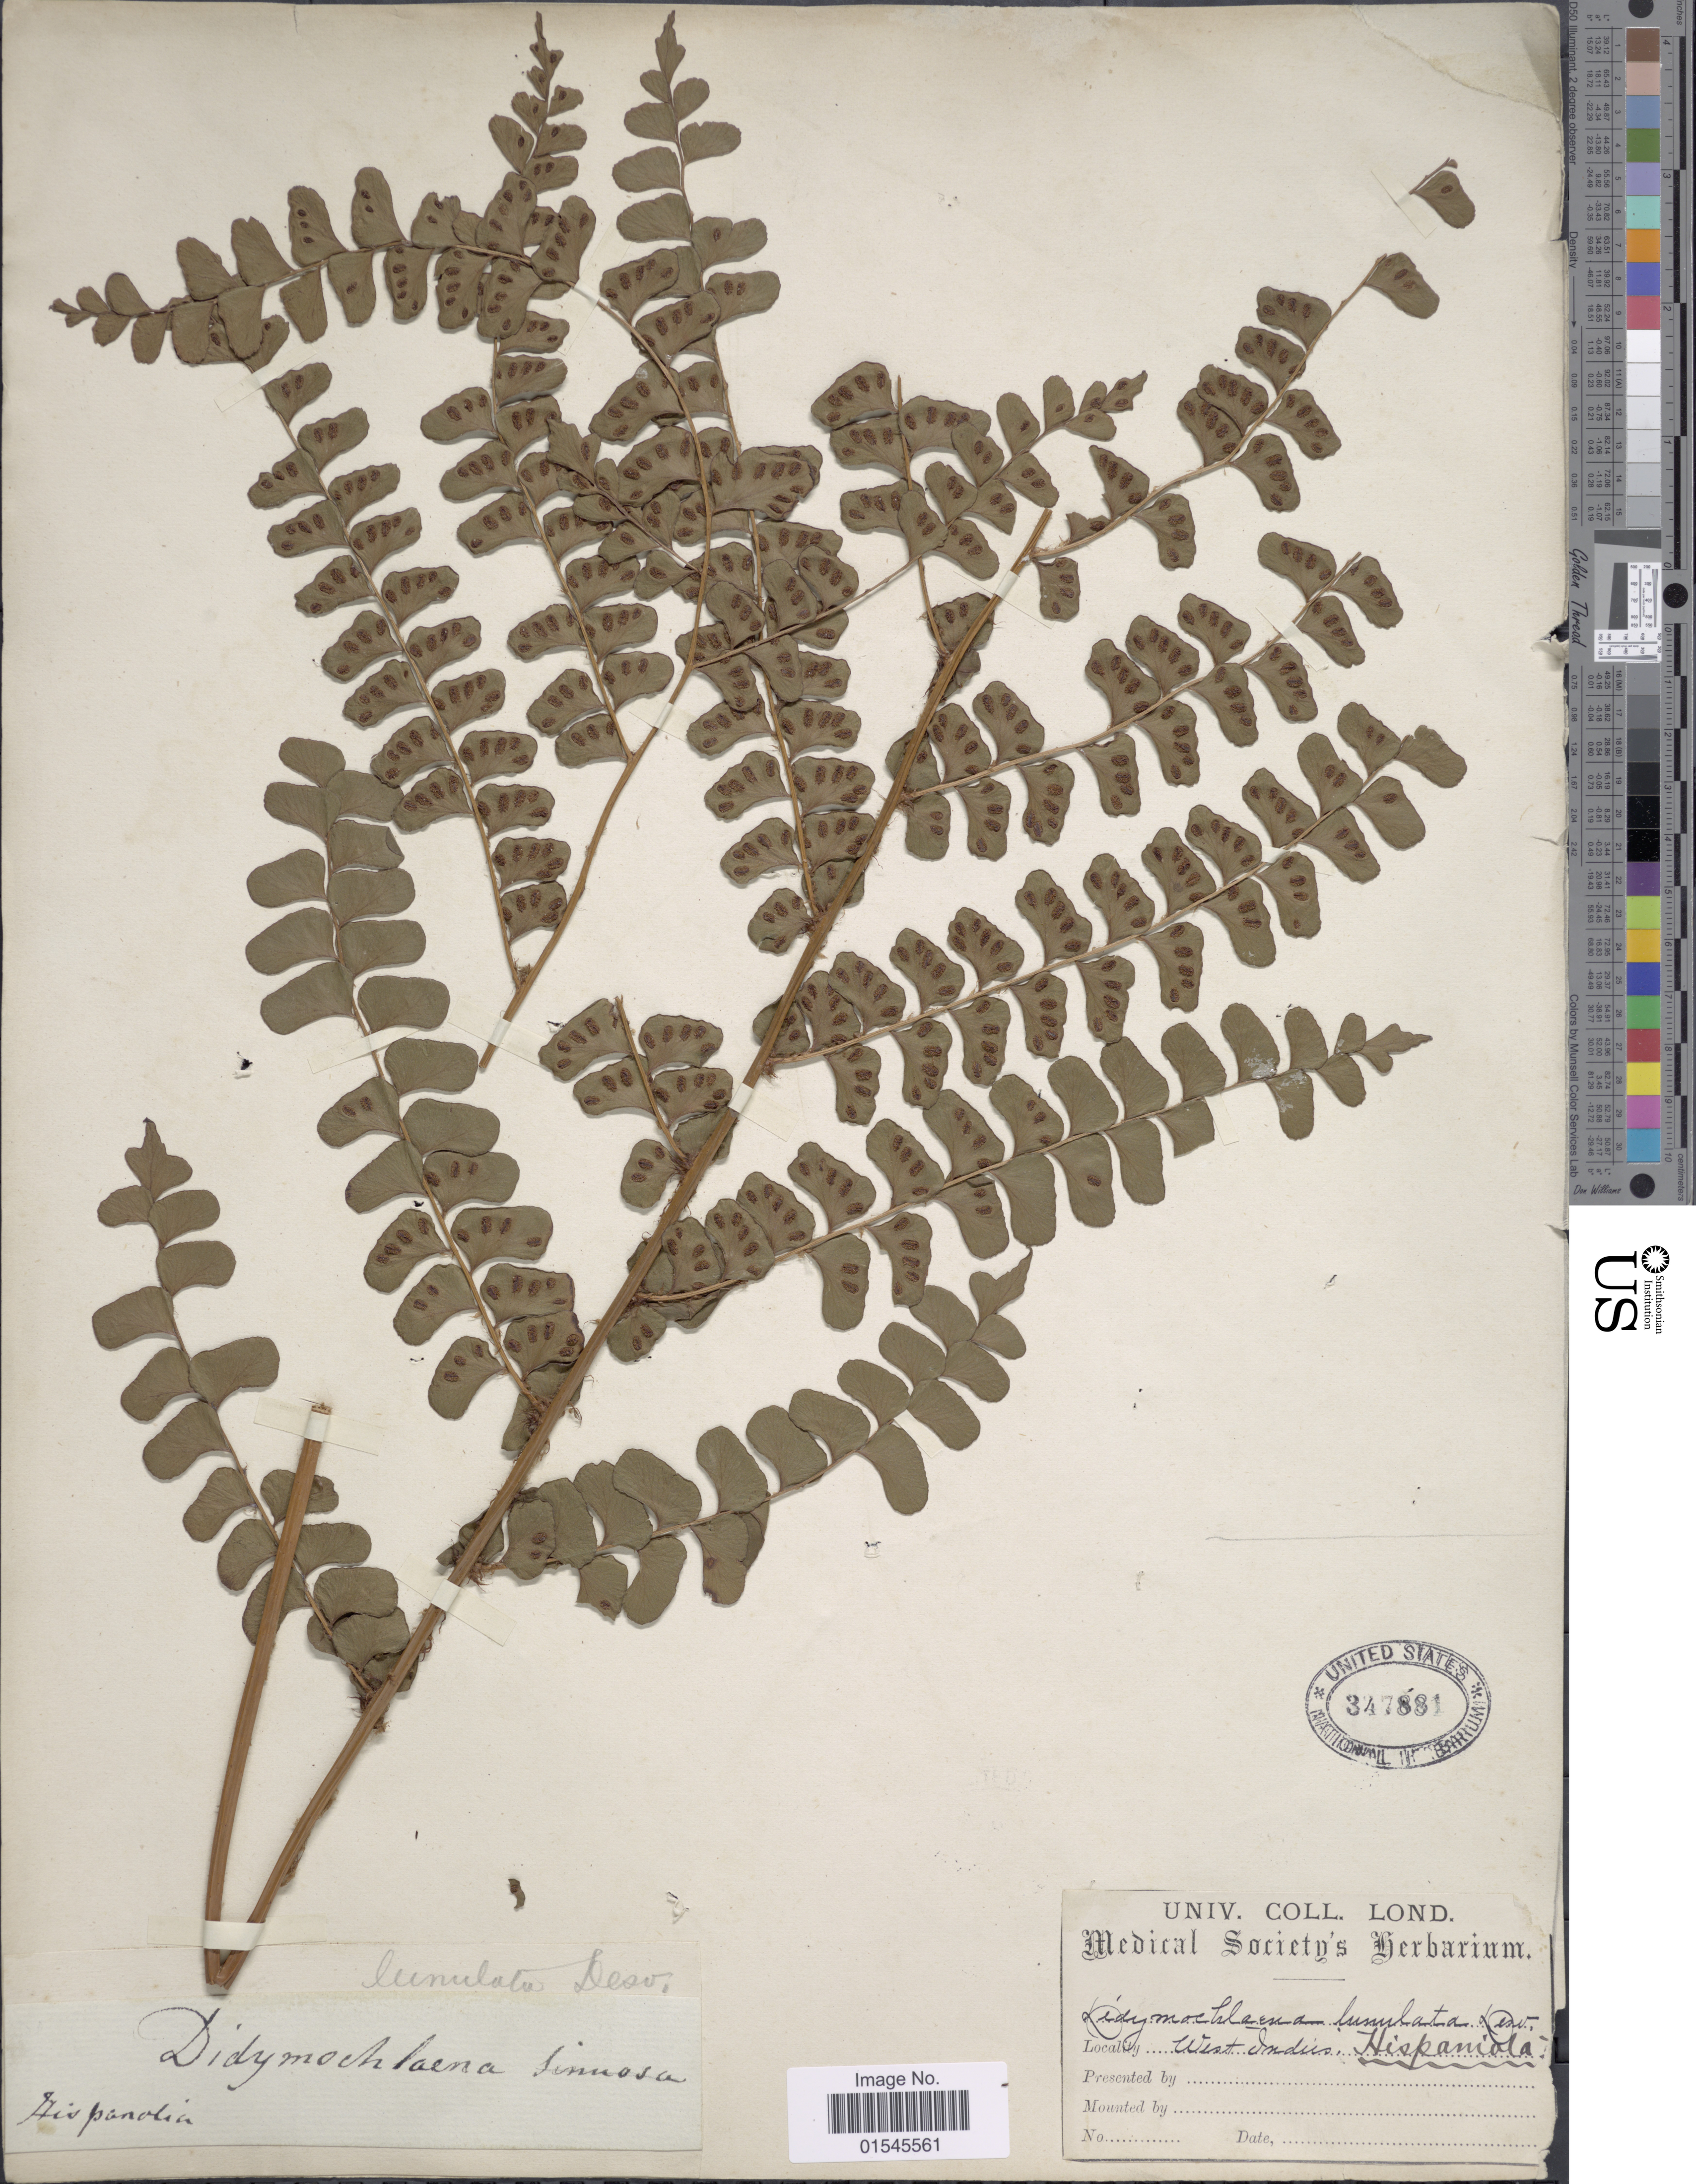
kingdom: Plantae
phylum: Tracheophyta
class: Polypodiopsida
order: Polypodiales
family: Didymochlaenaceae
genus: Didymochlaena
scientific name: Didymochlaena truncatula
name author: (Sw.) J. Sm.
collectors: ex herb. Medical Society's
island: Hispaniola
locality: West Indies. Hispaniola [interpreted]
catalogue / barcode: US 347881